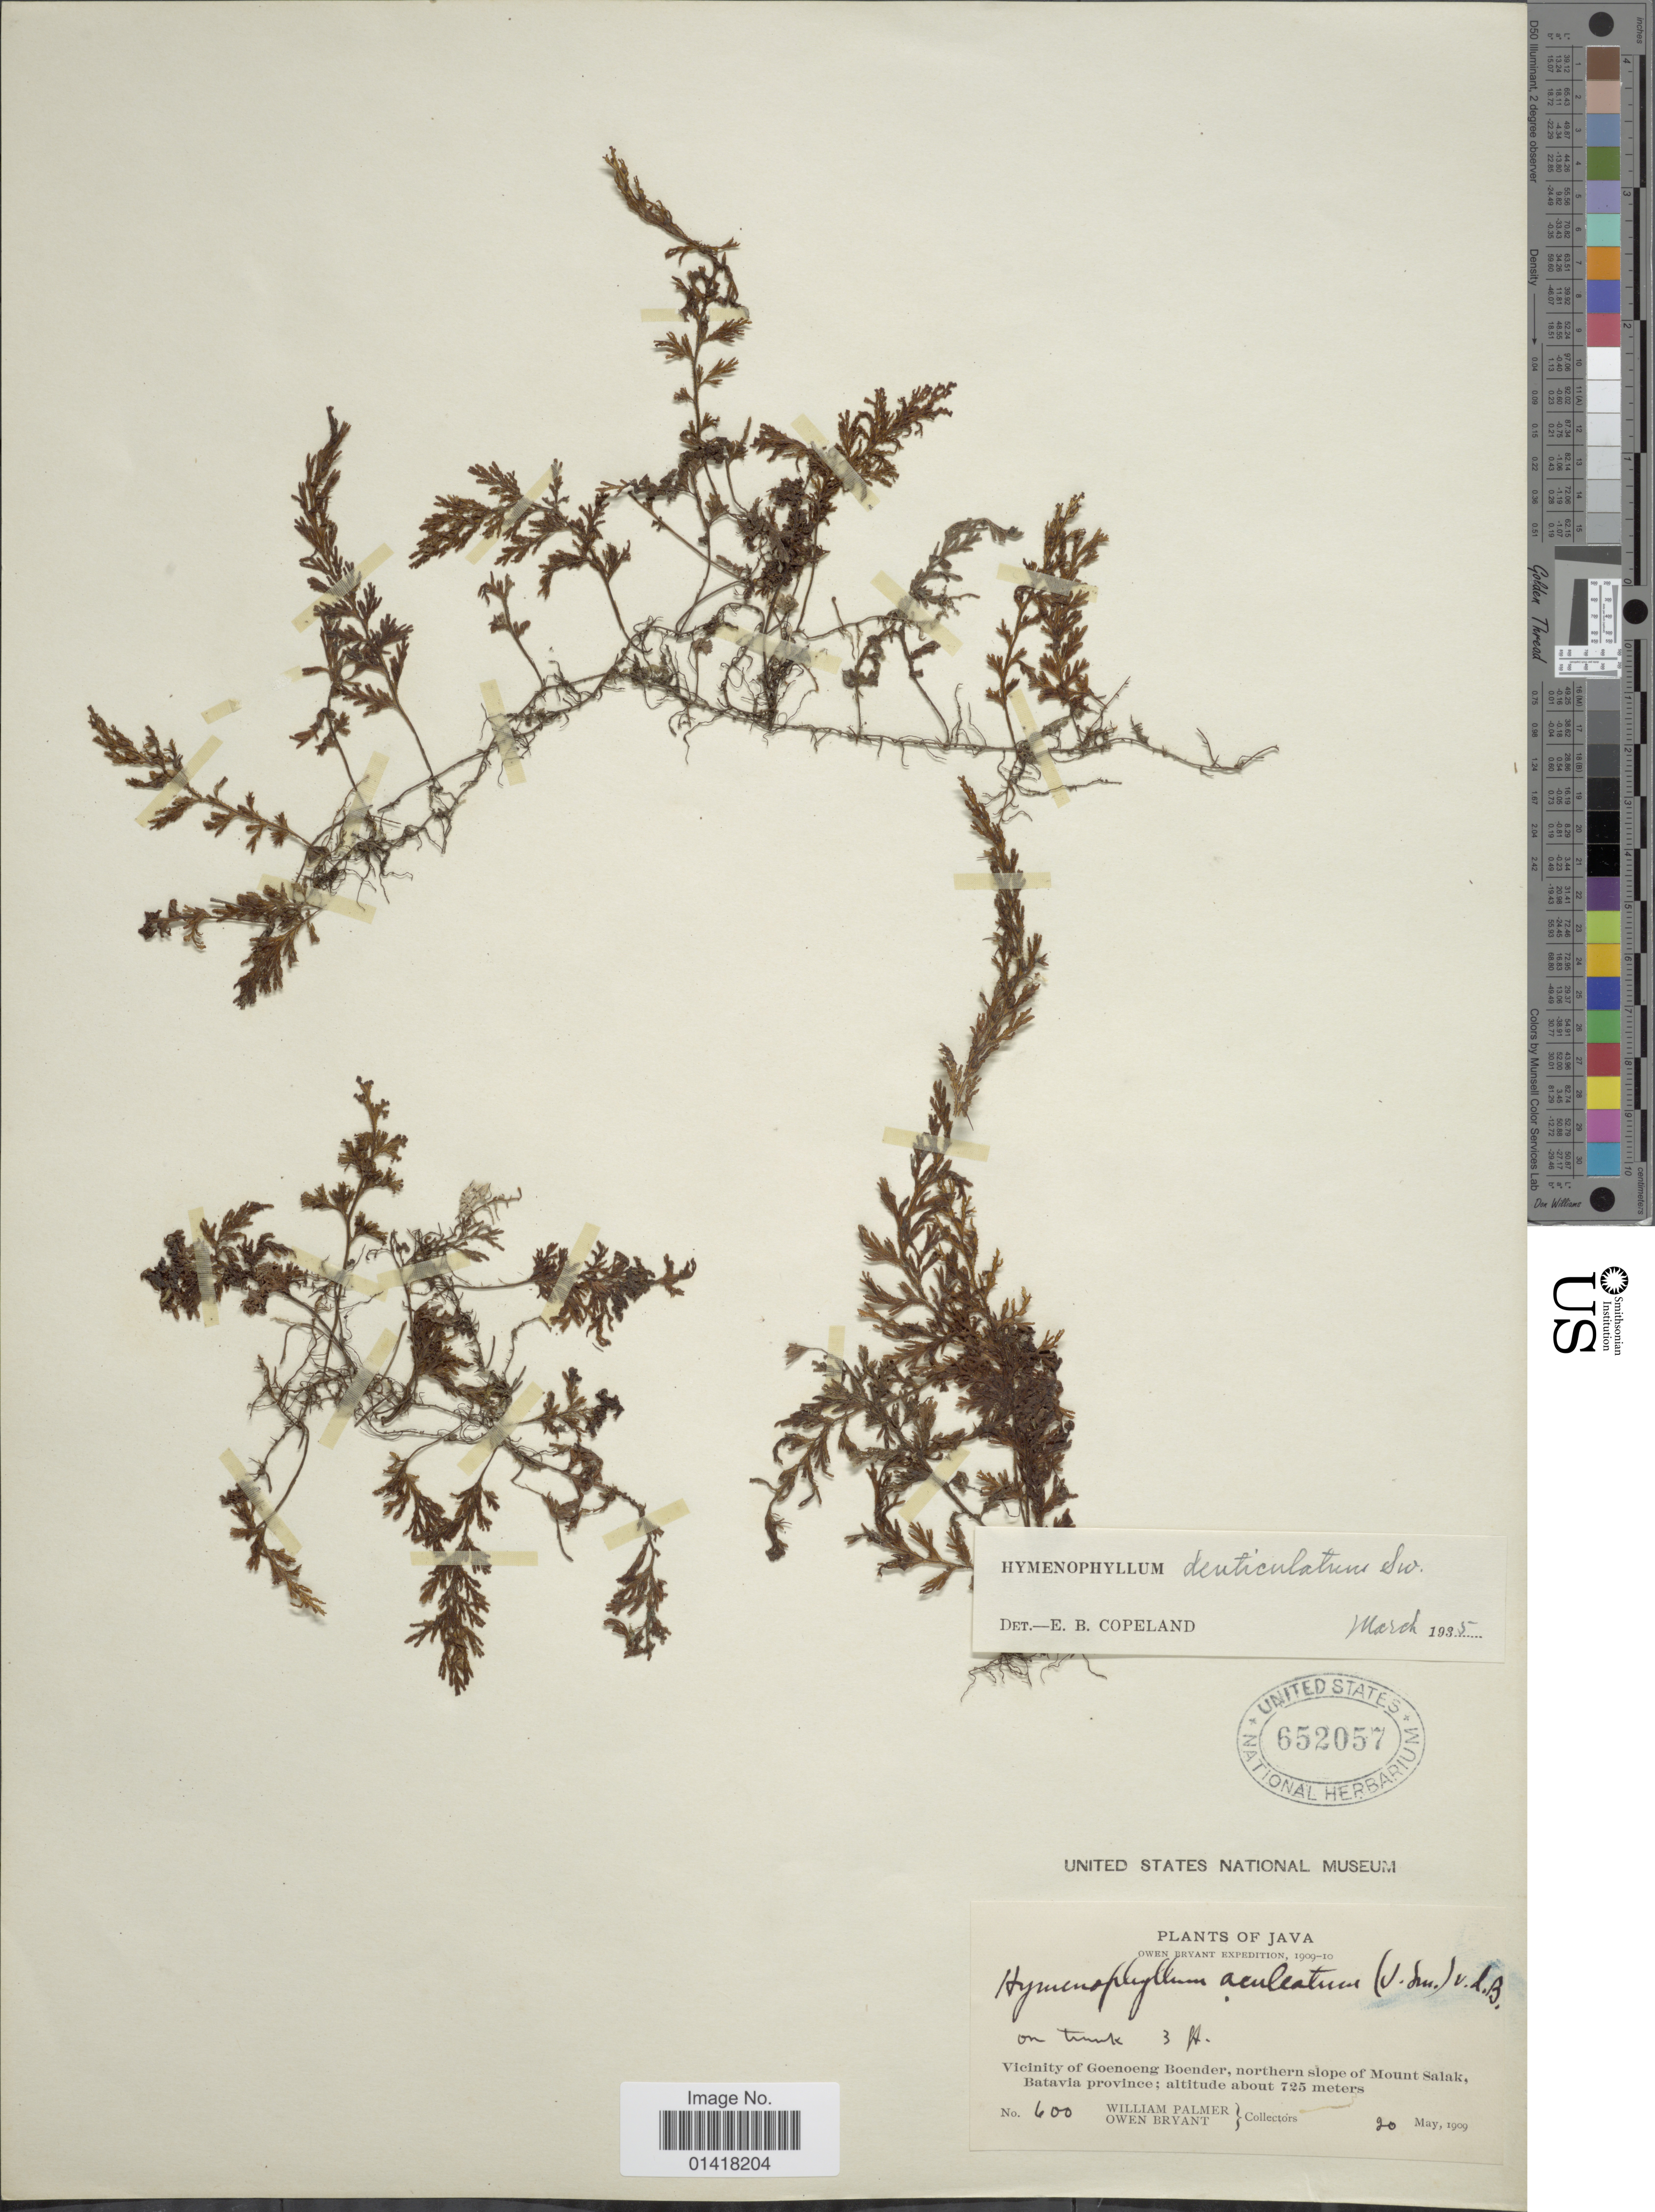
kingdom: Plantae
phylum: Tracheophyta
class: Polypodiopsida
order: Hymenophyllales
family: Hymenophyllaceae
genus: Hymenophyllum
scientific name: Hymenophyllum denticulatum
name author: Sw.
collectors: W. Palmer & O. Bryant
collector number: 600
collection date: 1909-05-20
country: Indonesia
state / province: Java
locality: Vicinity of Goenoeng Boender, northern slope of Mount Salak, Batavia province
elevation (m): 725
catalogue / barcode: US 652057